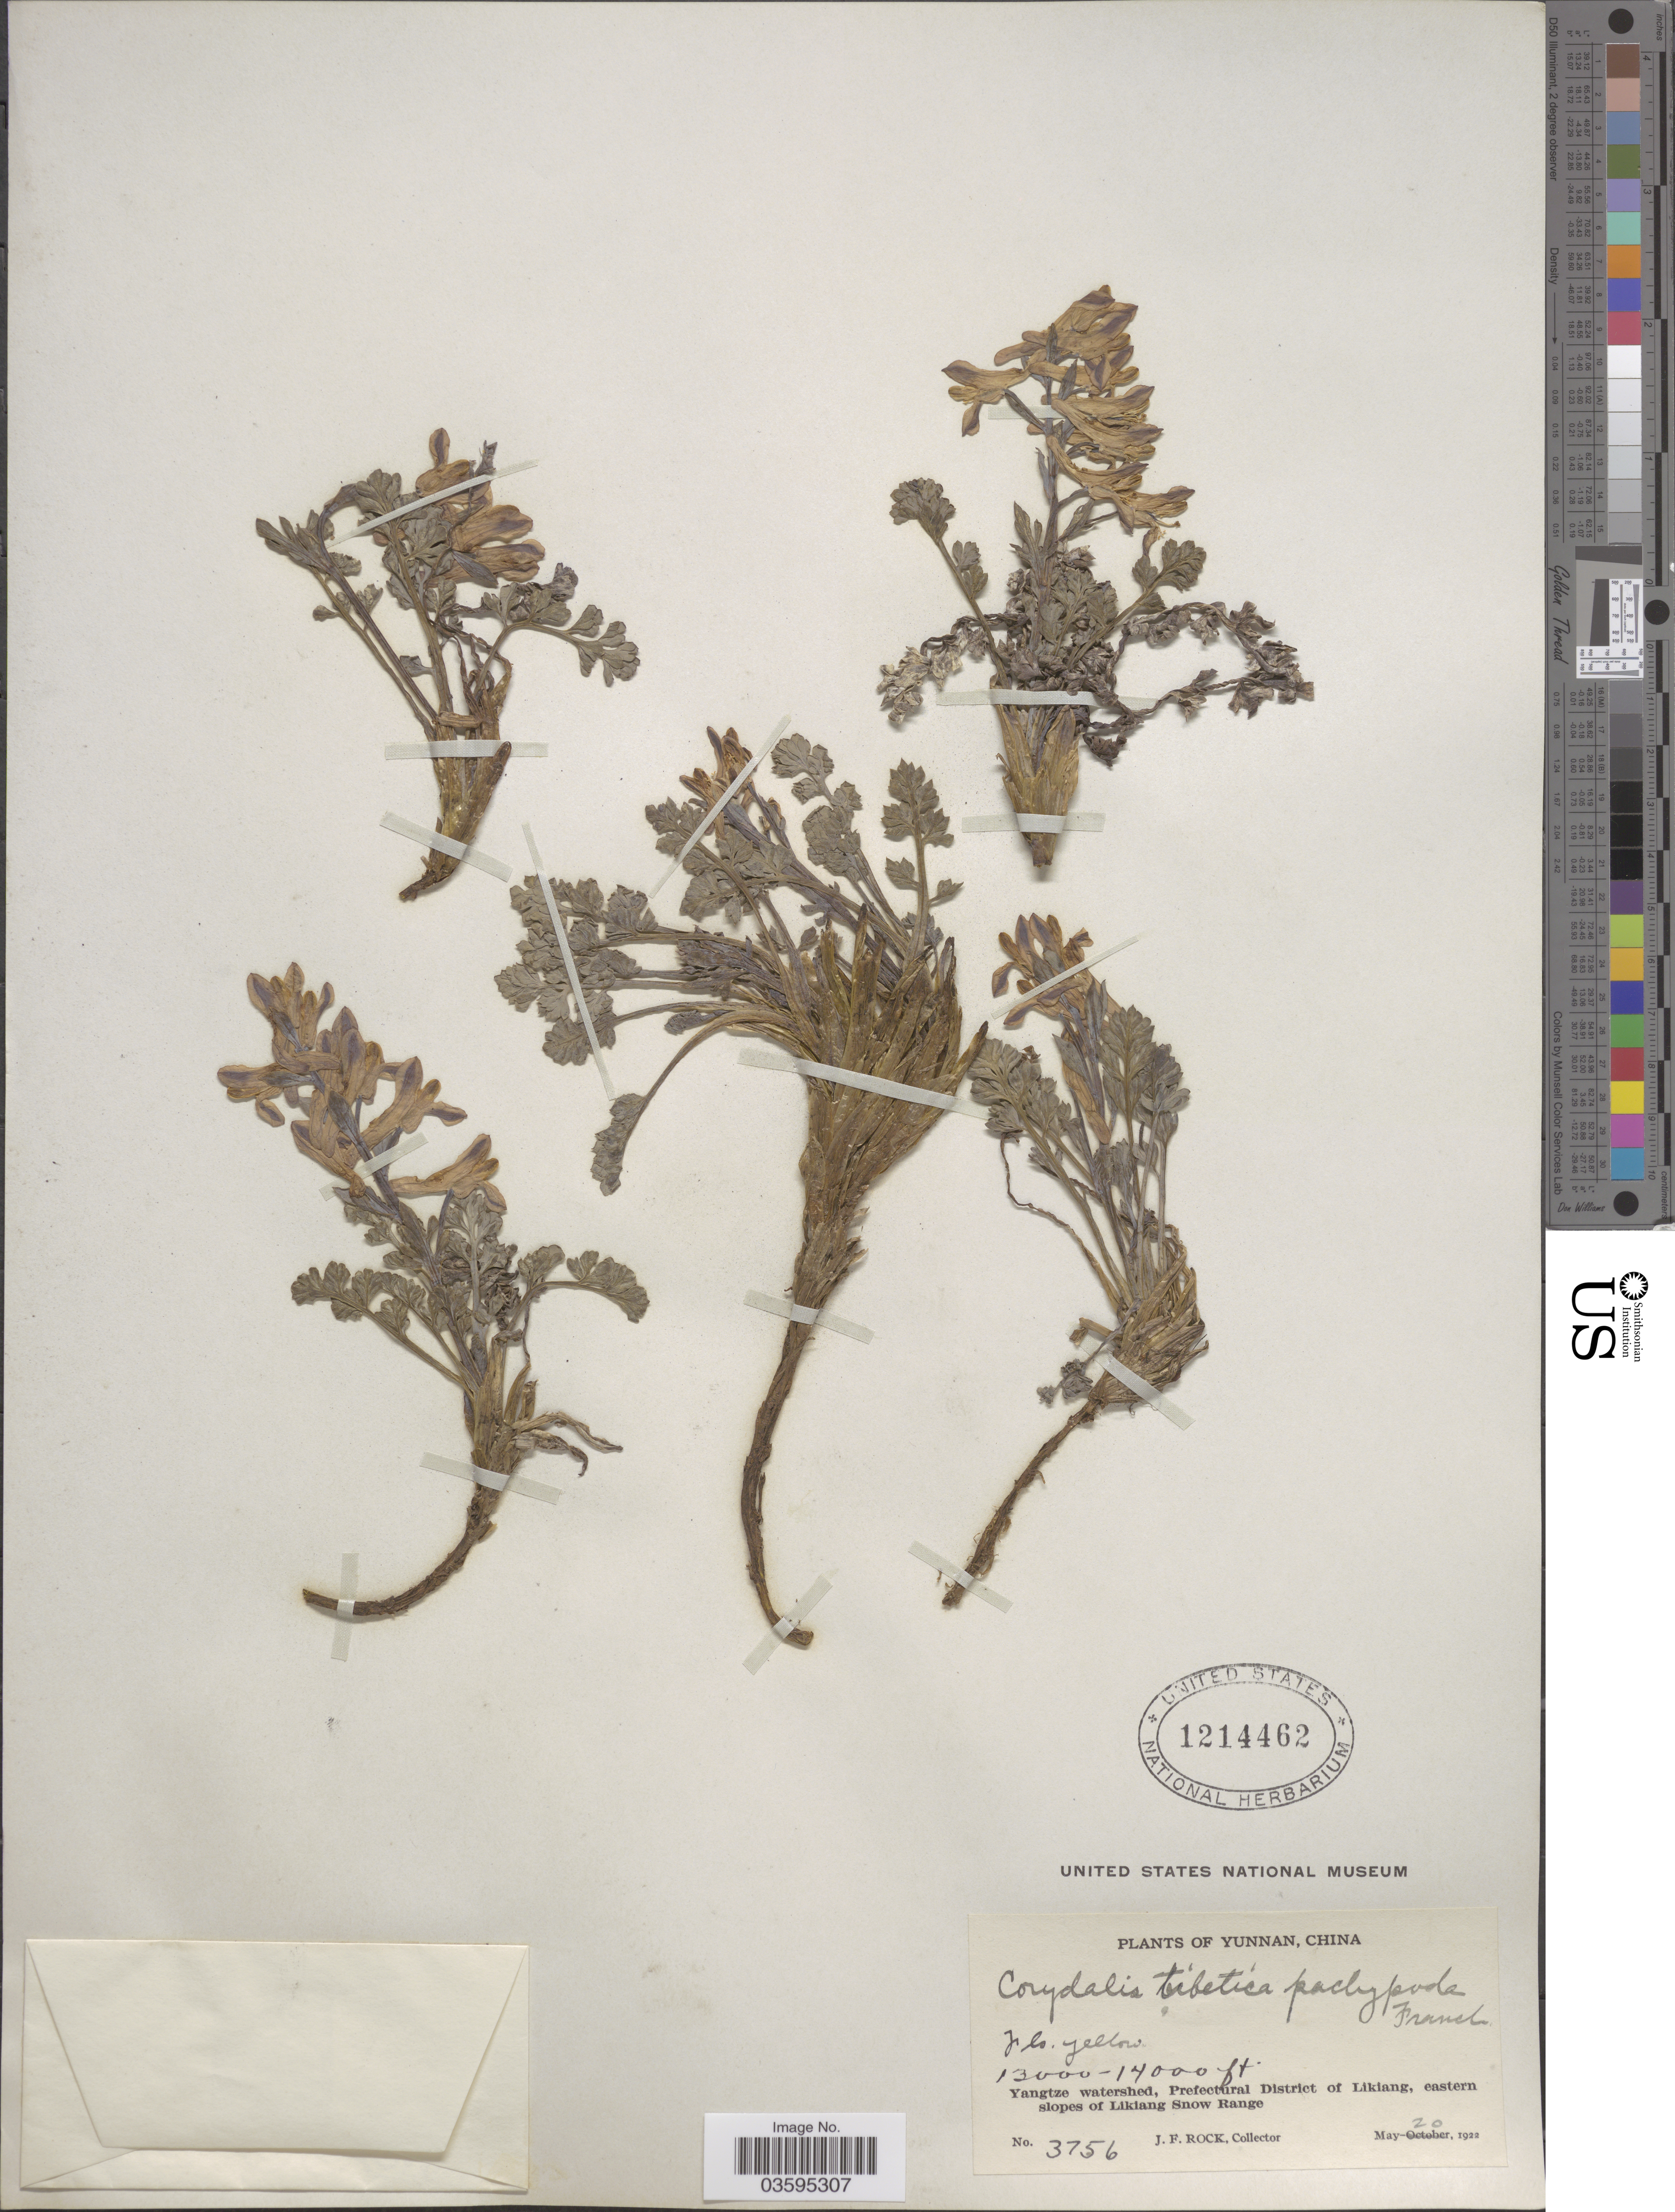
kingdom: Plantae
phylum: Tracheophyta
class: Magnoliopsida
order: Ranunculales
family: Papaveraceae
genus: Corydalis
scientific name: Corydalis tibetica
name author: Hook. f. & Thomson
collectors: J. Rock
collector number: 3756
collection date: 1922-05-20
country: China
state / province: Yunnan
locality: Yangtze watershed, Prefectural District of Likiang, eastern slopes of Likiang Snow Range.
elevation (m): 3962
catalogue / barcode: US 1214462